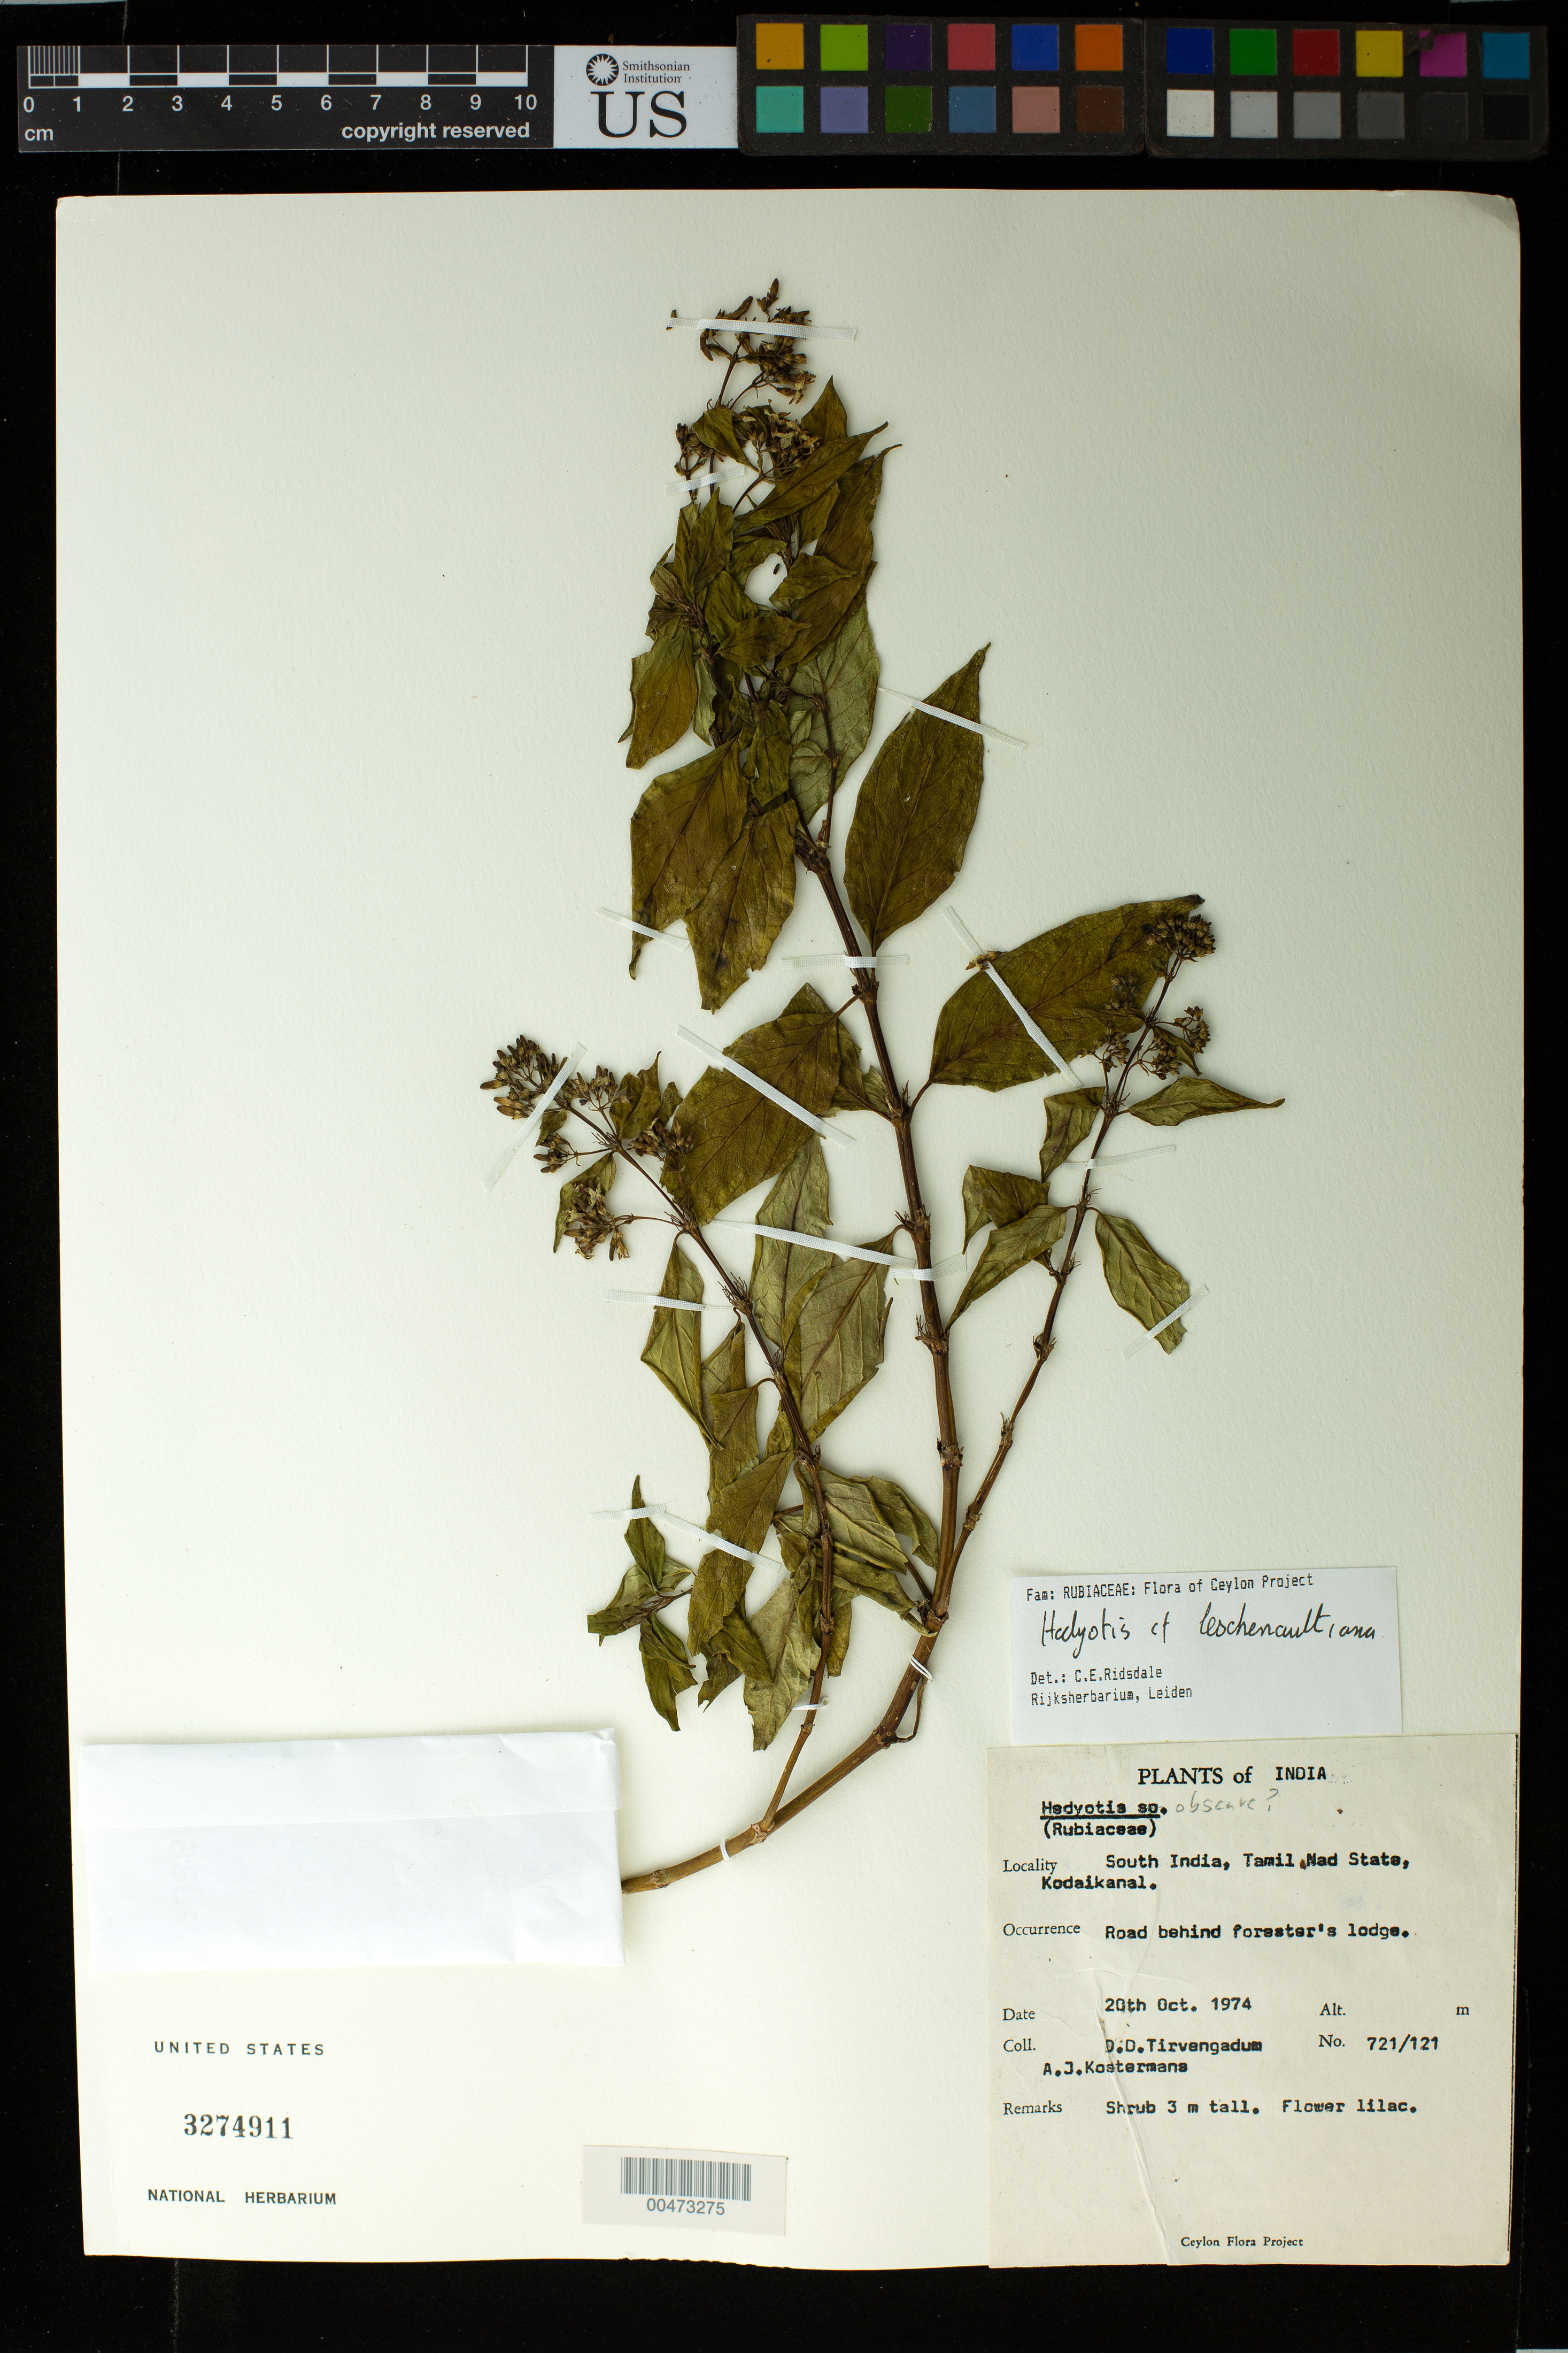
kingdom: Plantae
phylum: Tracheophyta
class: Magnoliopsida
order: Gentianales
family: Rubiaceae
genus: Hedyotis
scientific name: Hedyotis leschenaultiana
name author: DC.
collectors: D. Tirvengadum & A. J. G. Kostermans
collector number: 721/121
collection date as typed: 20 Oct 1974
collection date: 1974-10-20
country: India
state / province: Tamil Nadu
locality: South India, Tamil Nad State, Kodaikanal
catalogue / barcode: US 3274911